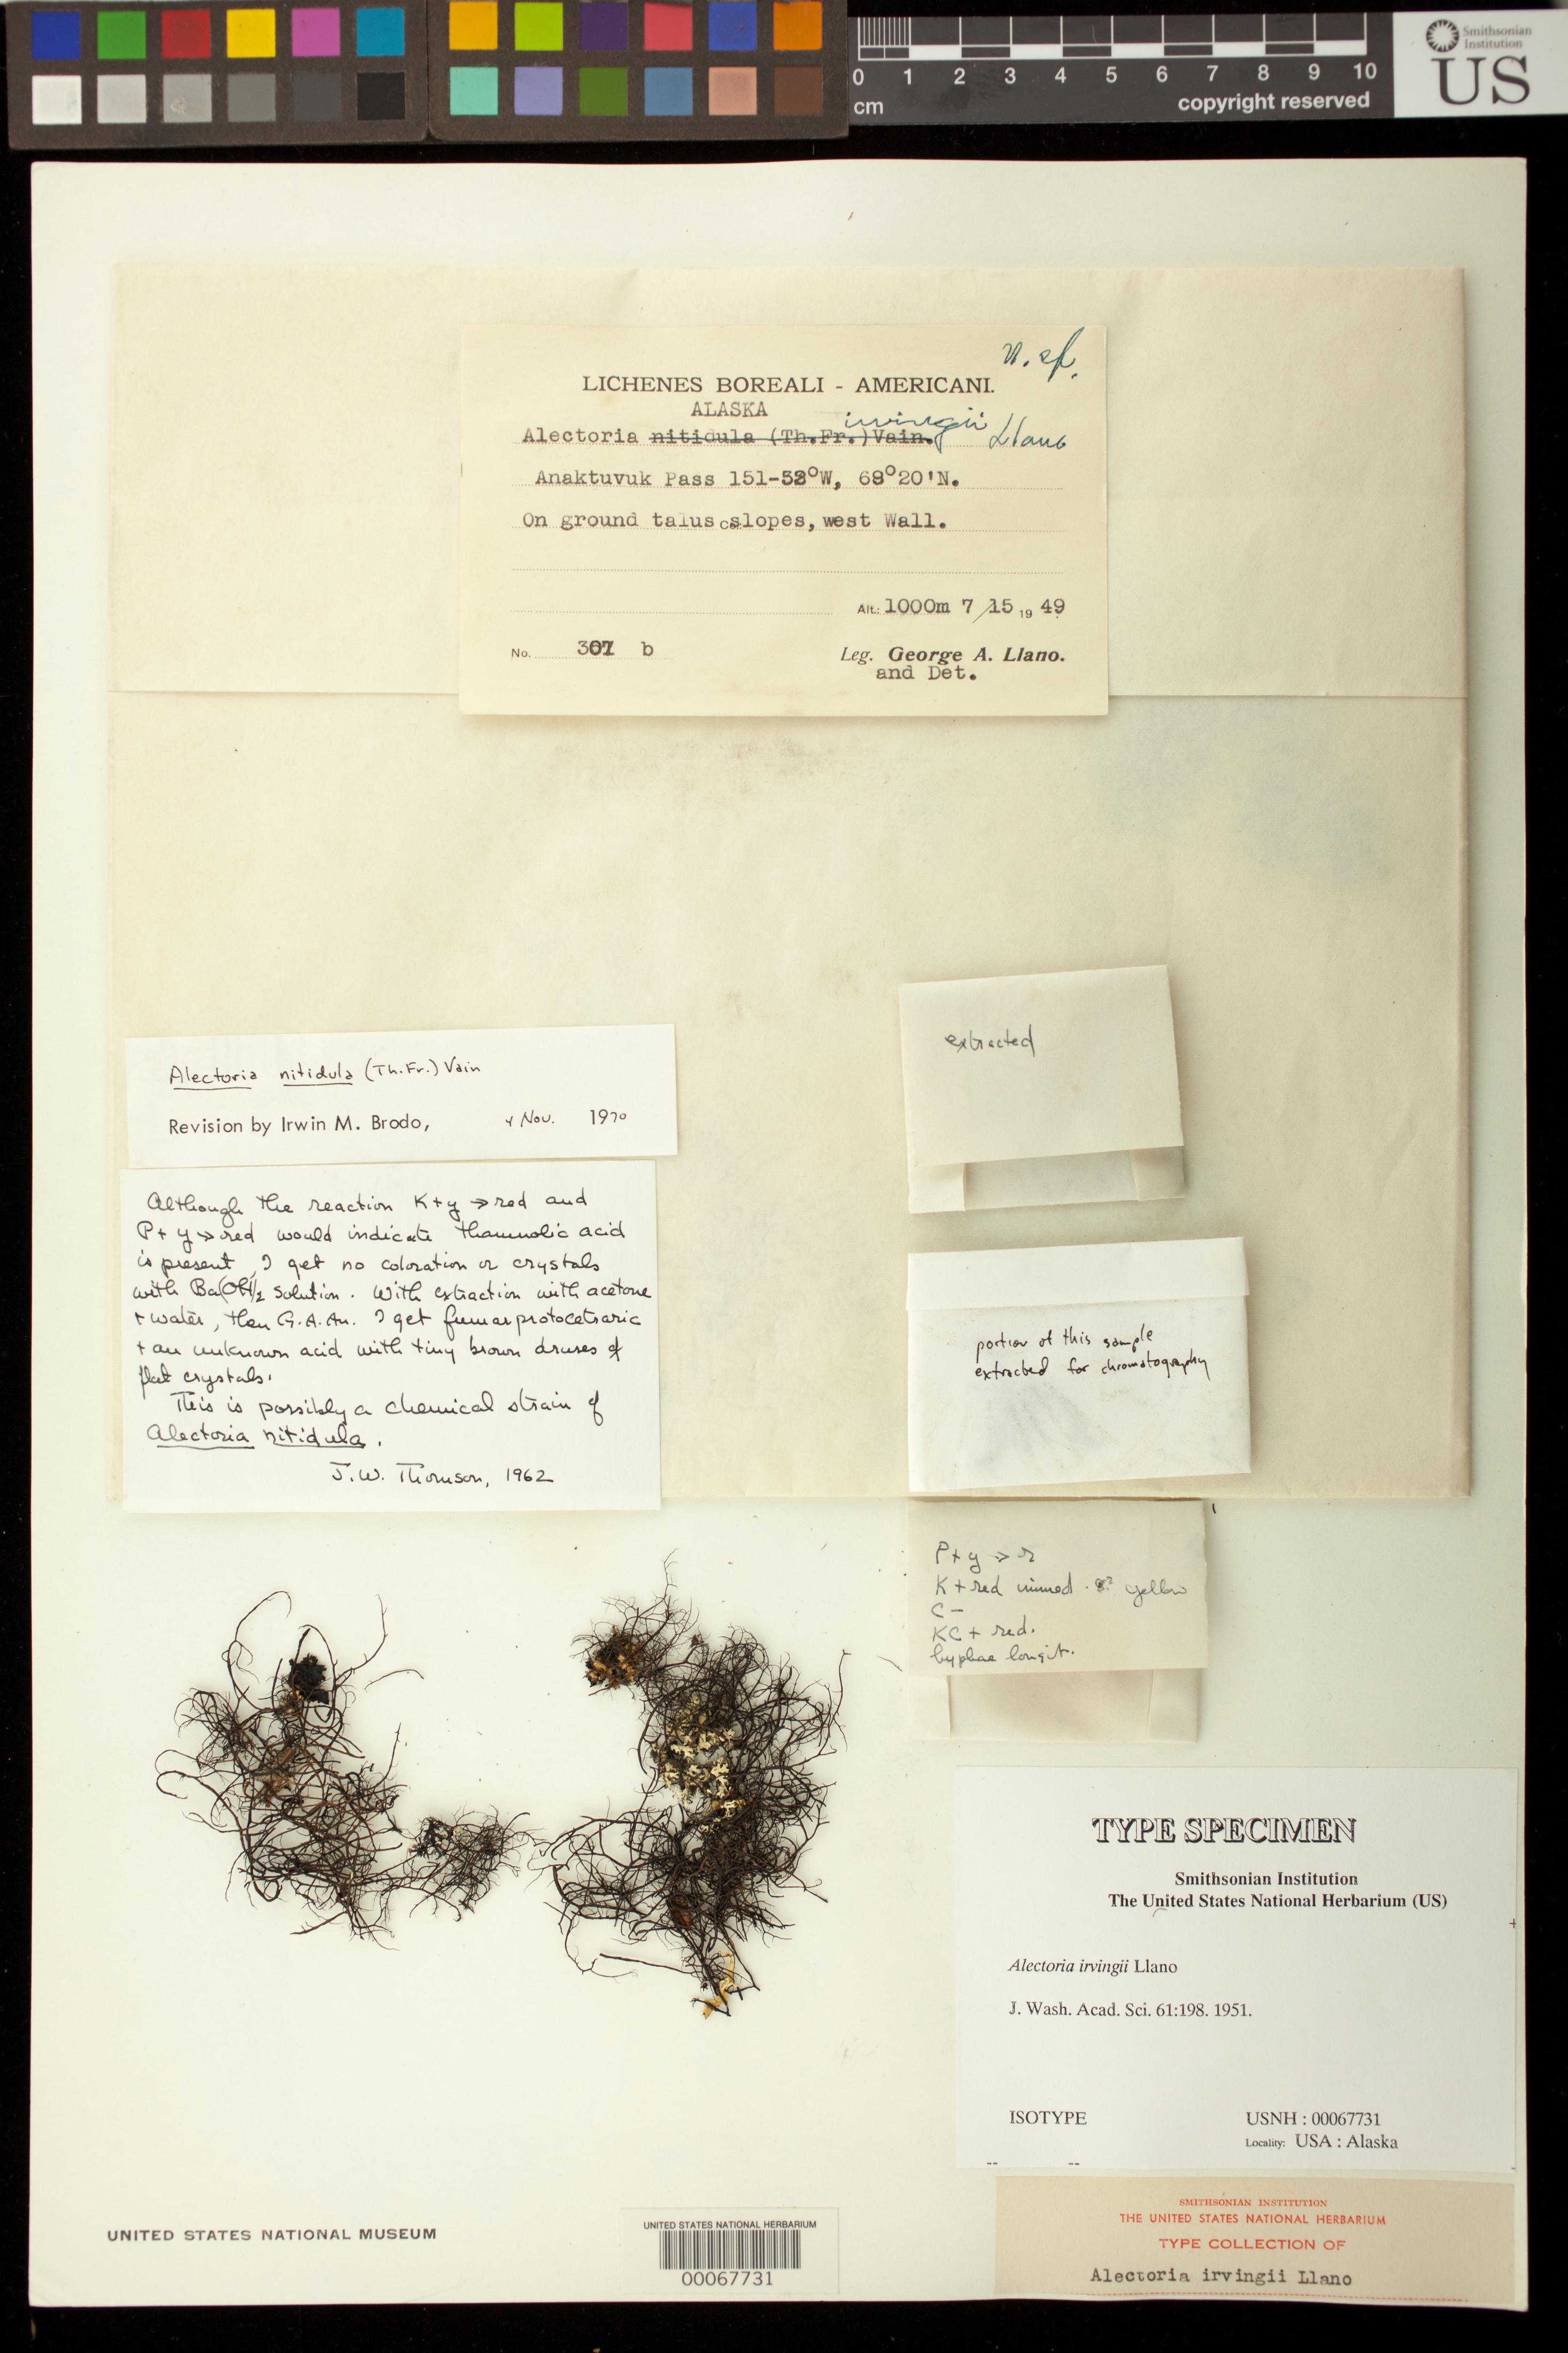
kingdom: Fungi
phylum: Ascomycota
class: Lecanoromycetes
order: Lecanorales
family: Parmeliaceae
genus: Alectoria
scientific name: Alectoria irvingii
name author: Llano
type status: Isotype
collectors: G. Llano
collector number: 307 b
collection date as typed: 15 Jul 1949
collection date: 1949-07-15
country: United States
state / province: Alaska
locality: Anaktuvuk Pass.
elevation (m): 1000